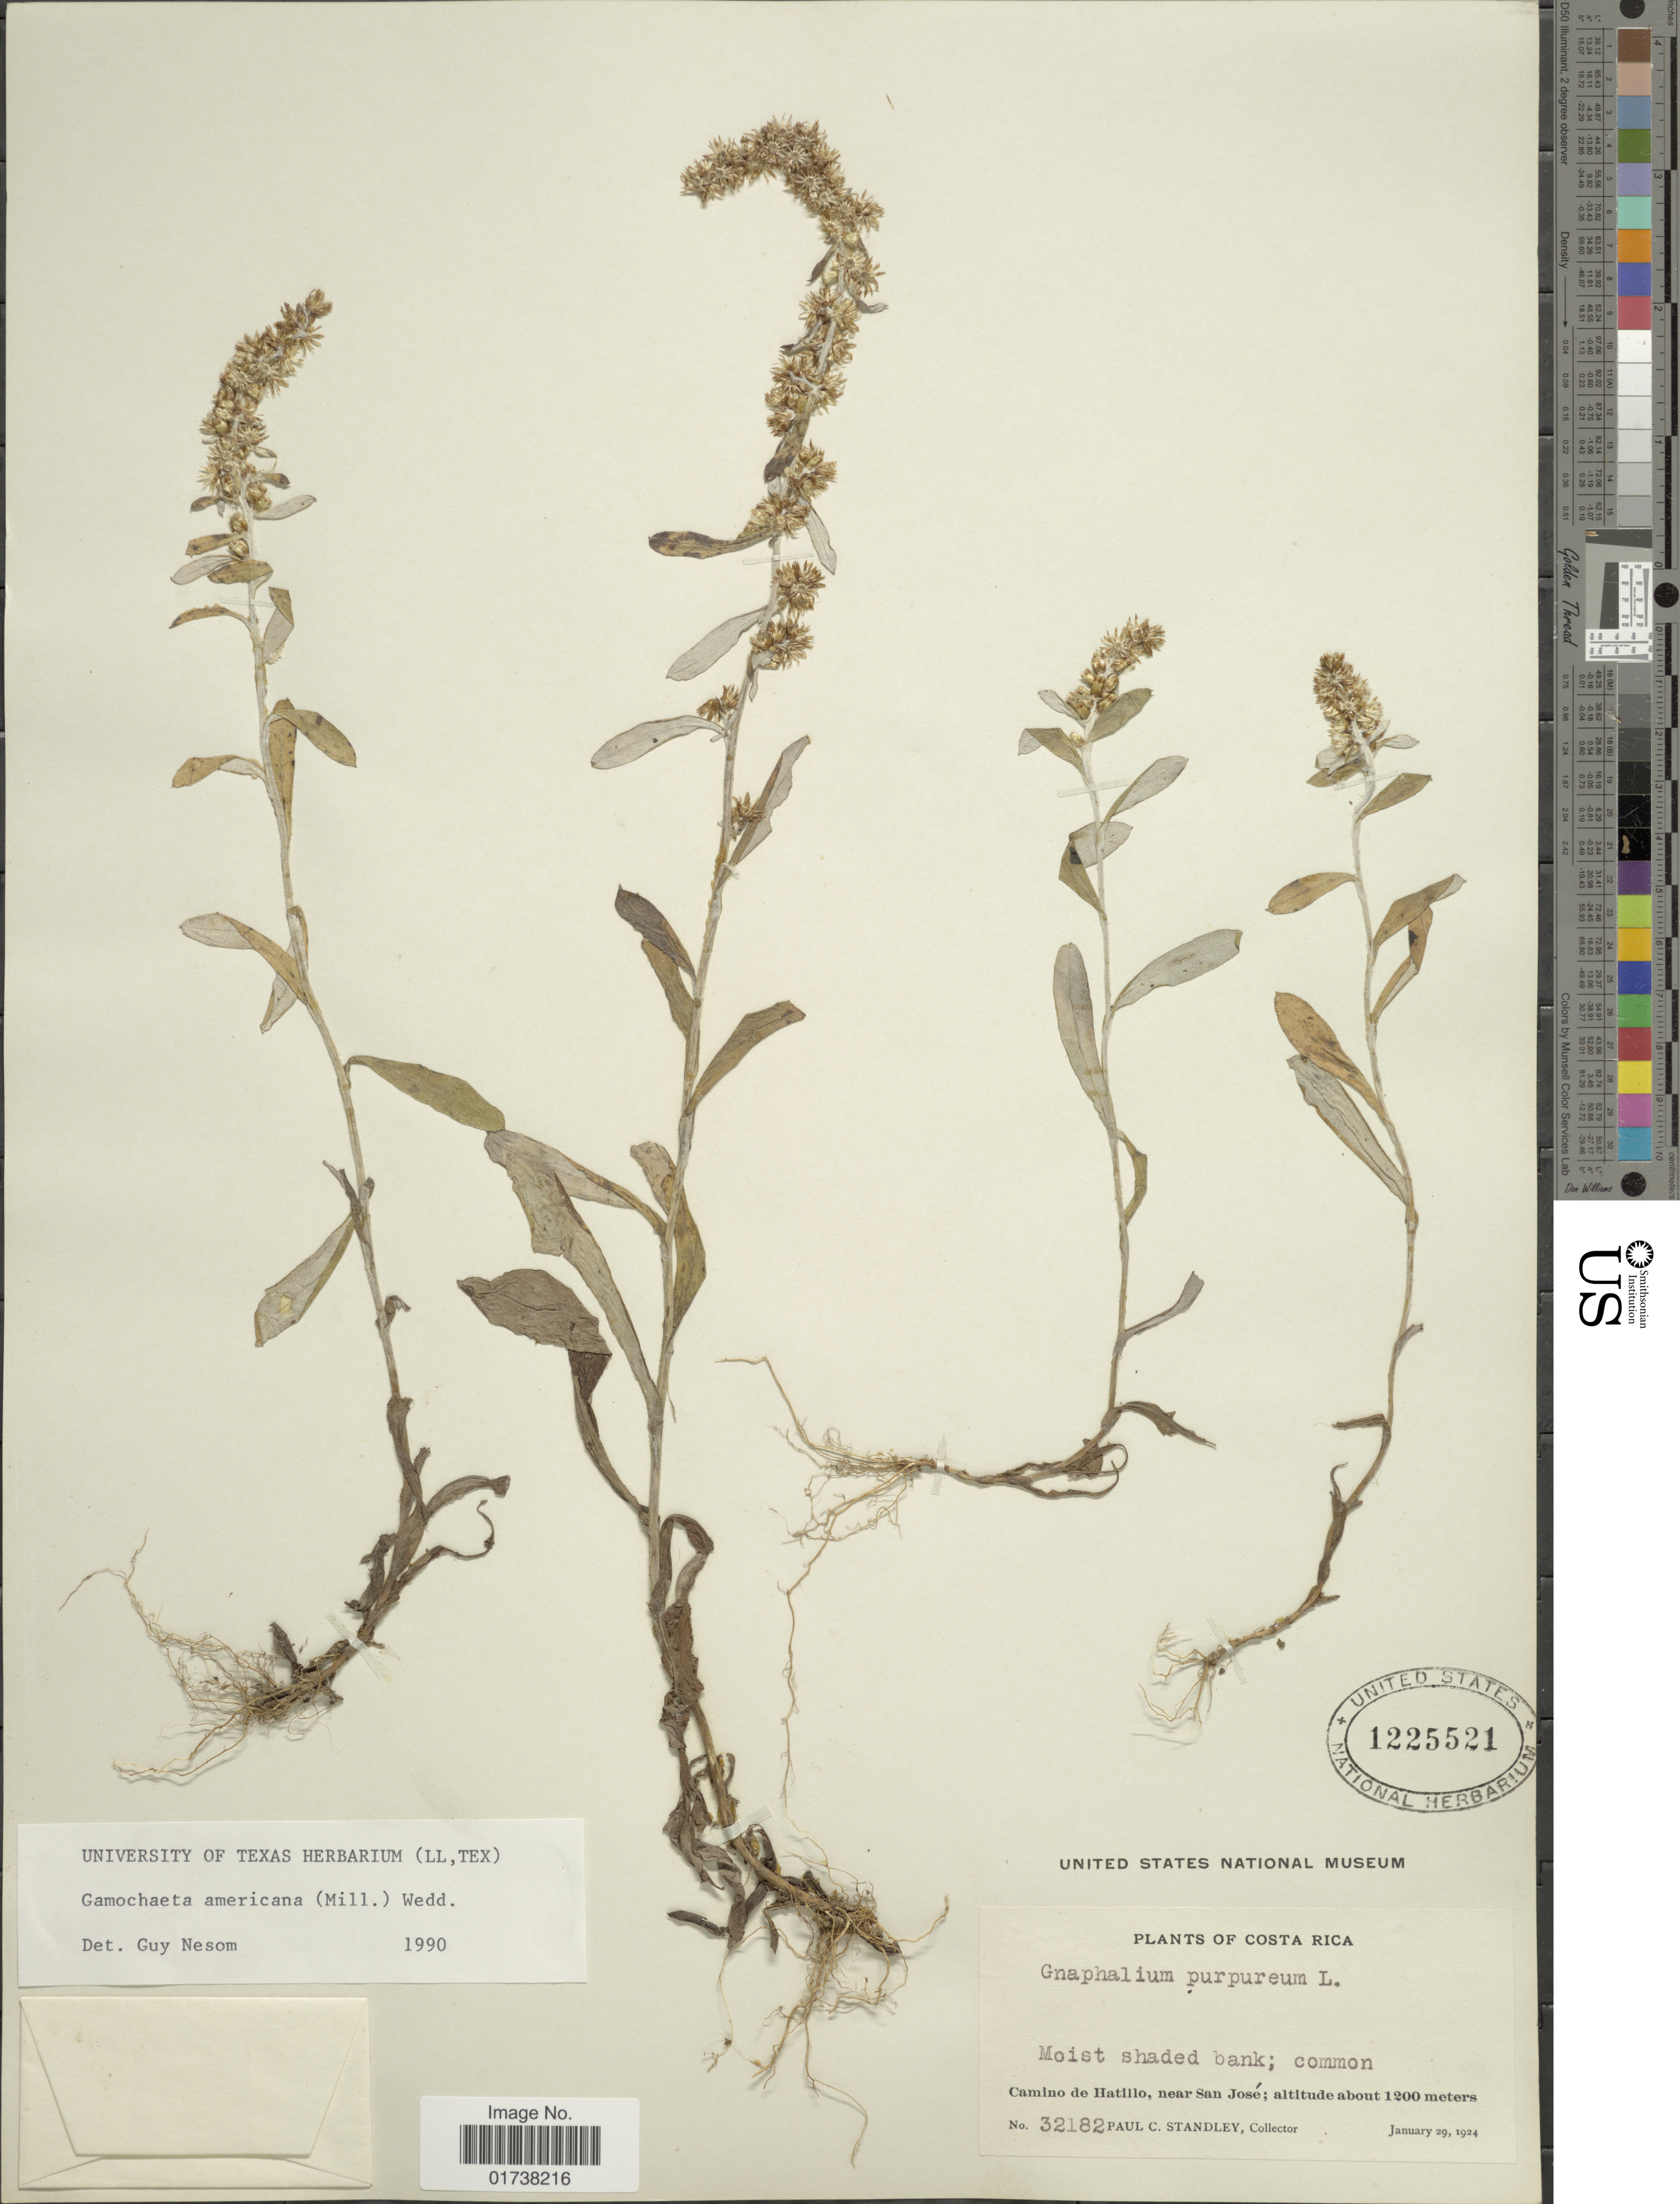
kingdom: Plantae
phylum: Tracheophyta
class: Magnoliopsida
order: Asterales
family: Asteraceae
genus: Gamochaeta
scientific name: Gamochaeta americana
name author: (Mill.) Wedd.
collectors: P. C. Standley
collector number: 32182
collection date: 1924-01-29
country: Costa Rica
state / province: San José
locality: Camino de Hatillo, near San Jose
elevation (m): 1200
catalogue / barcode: US 1225521